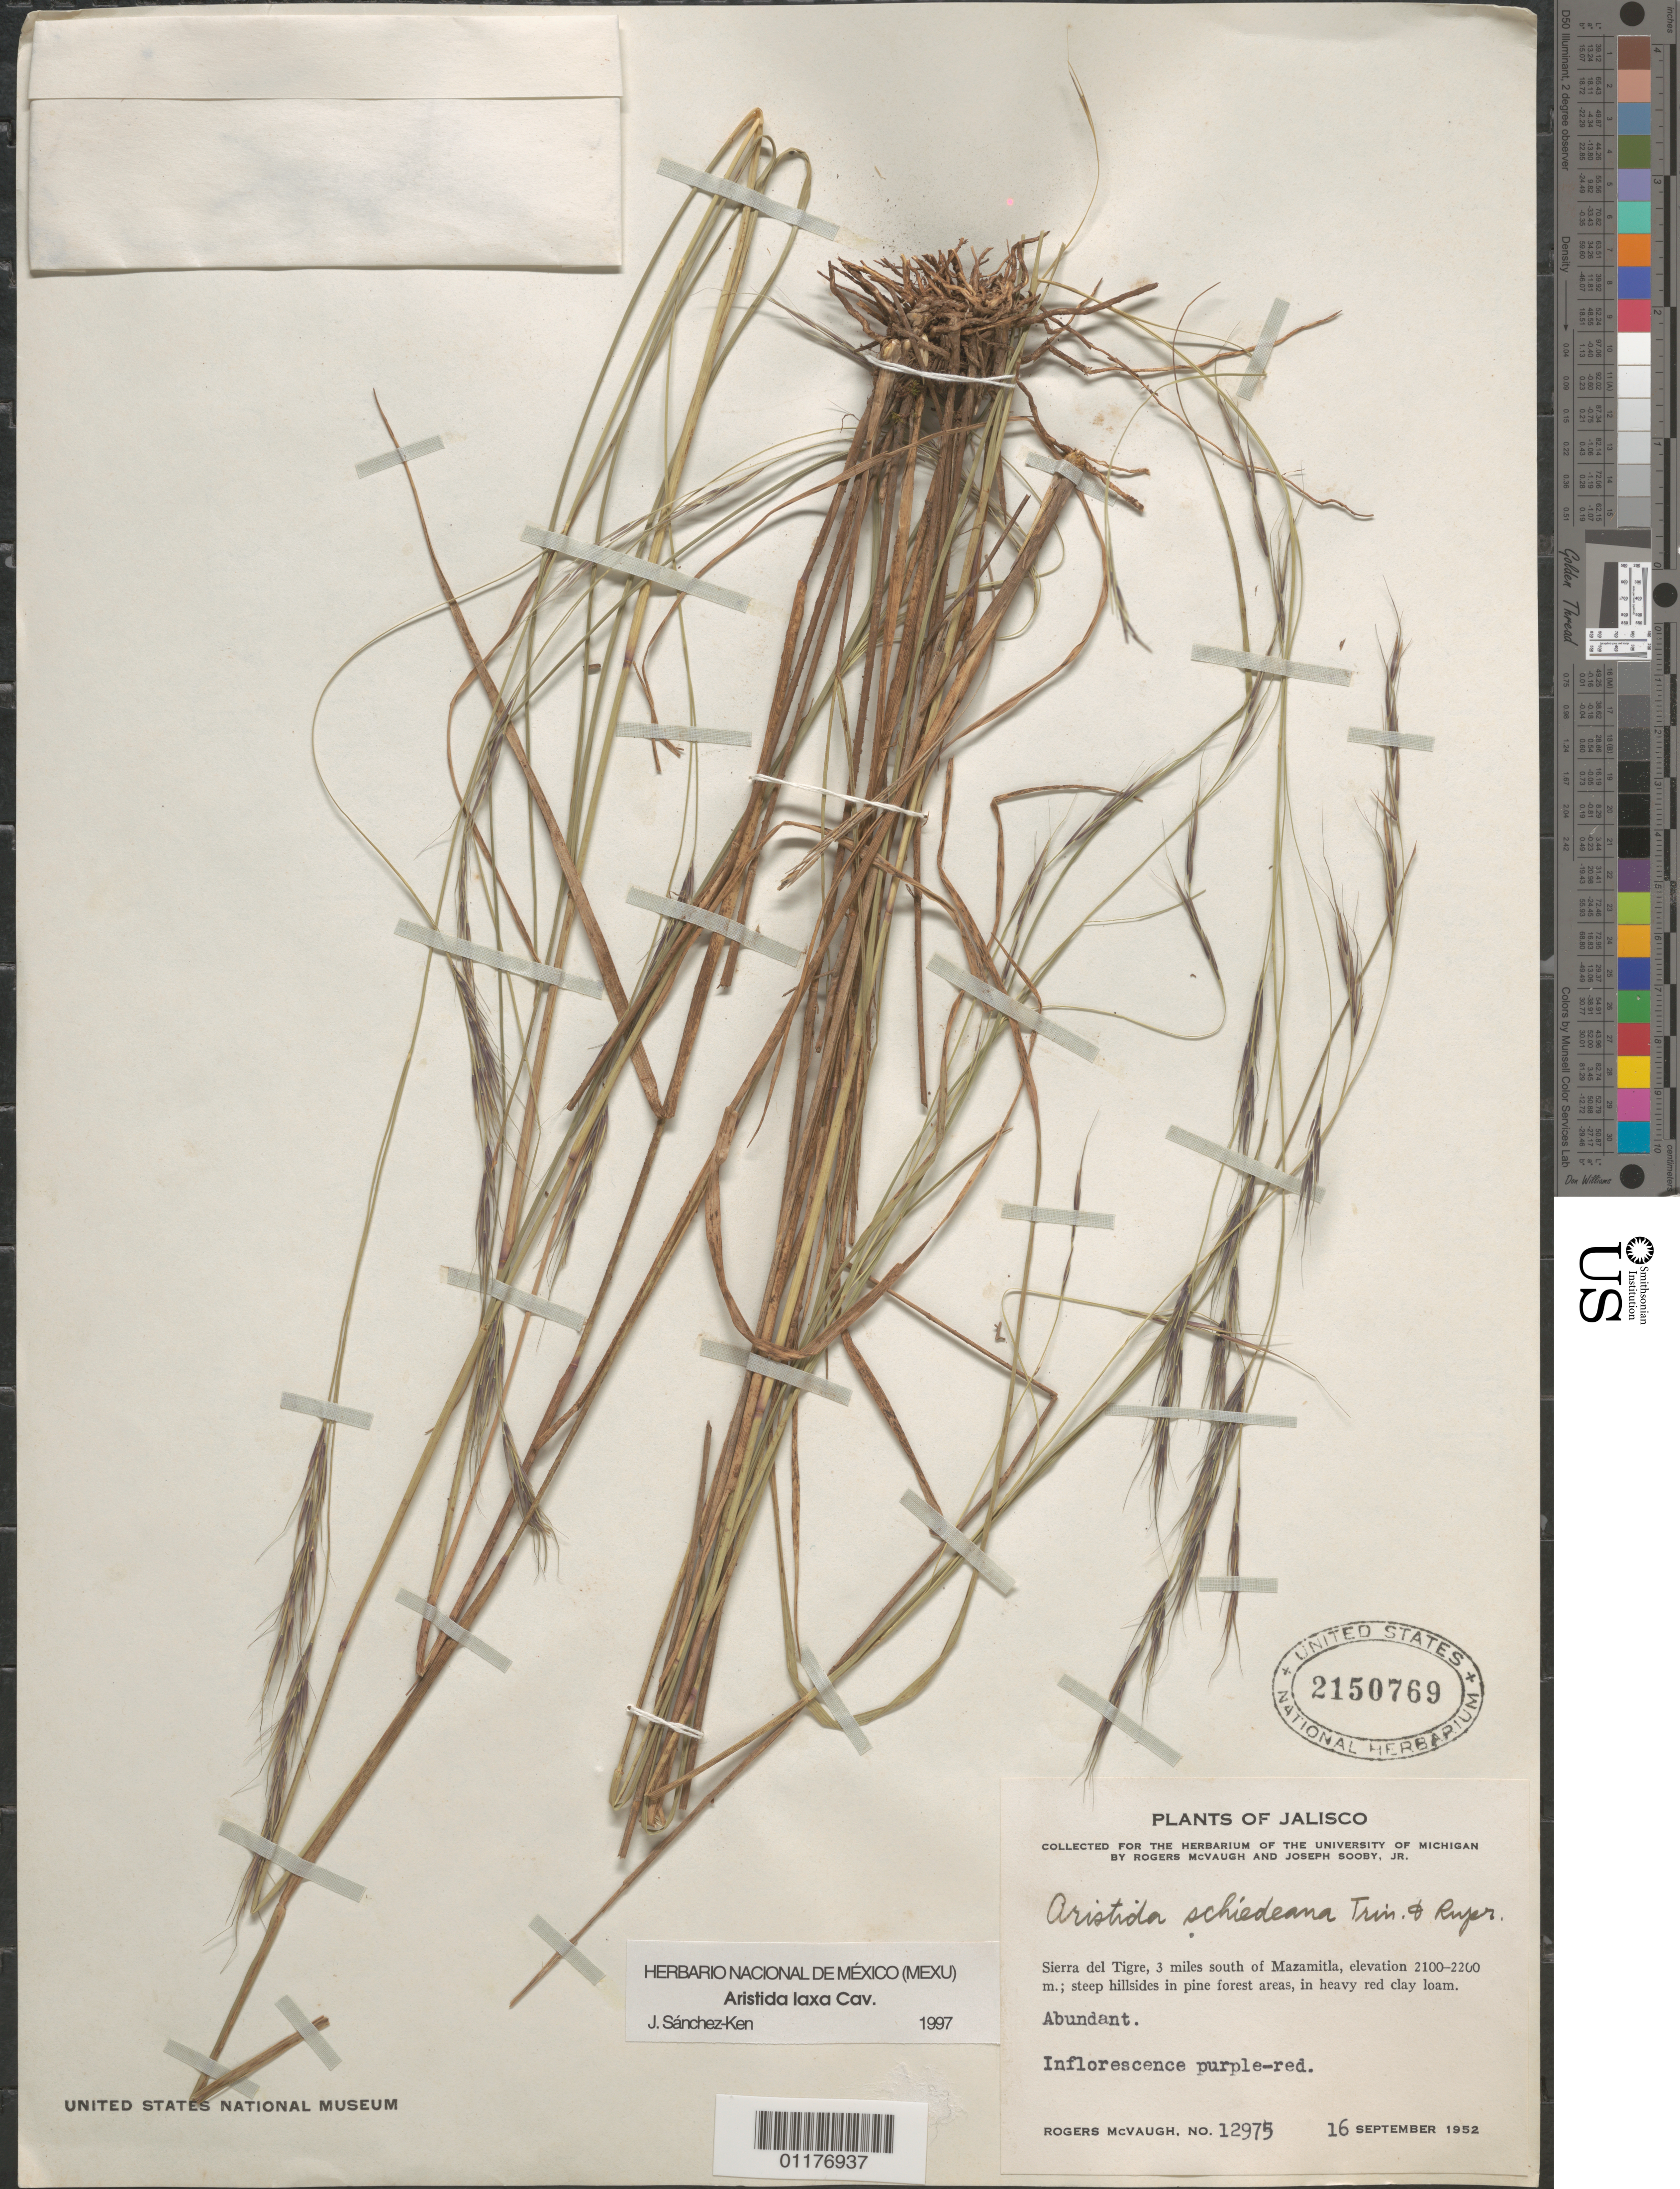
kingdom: Plantae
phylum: Tracheophyta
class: Liliopsida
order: Poales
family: Poaceae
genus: Aristida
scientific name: Aristida laxa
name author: Cav.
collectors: R. McVaugh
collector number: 12975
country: Mexico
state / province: Jalisco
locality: Sierra del Tigre, S of Mazamitla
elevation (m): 2100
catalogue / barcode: US 2150769